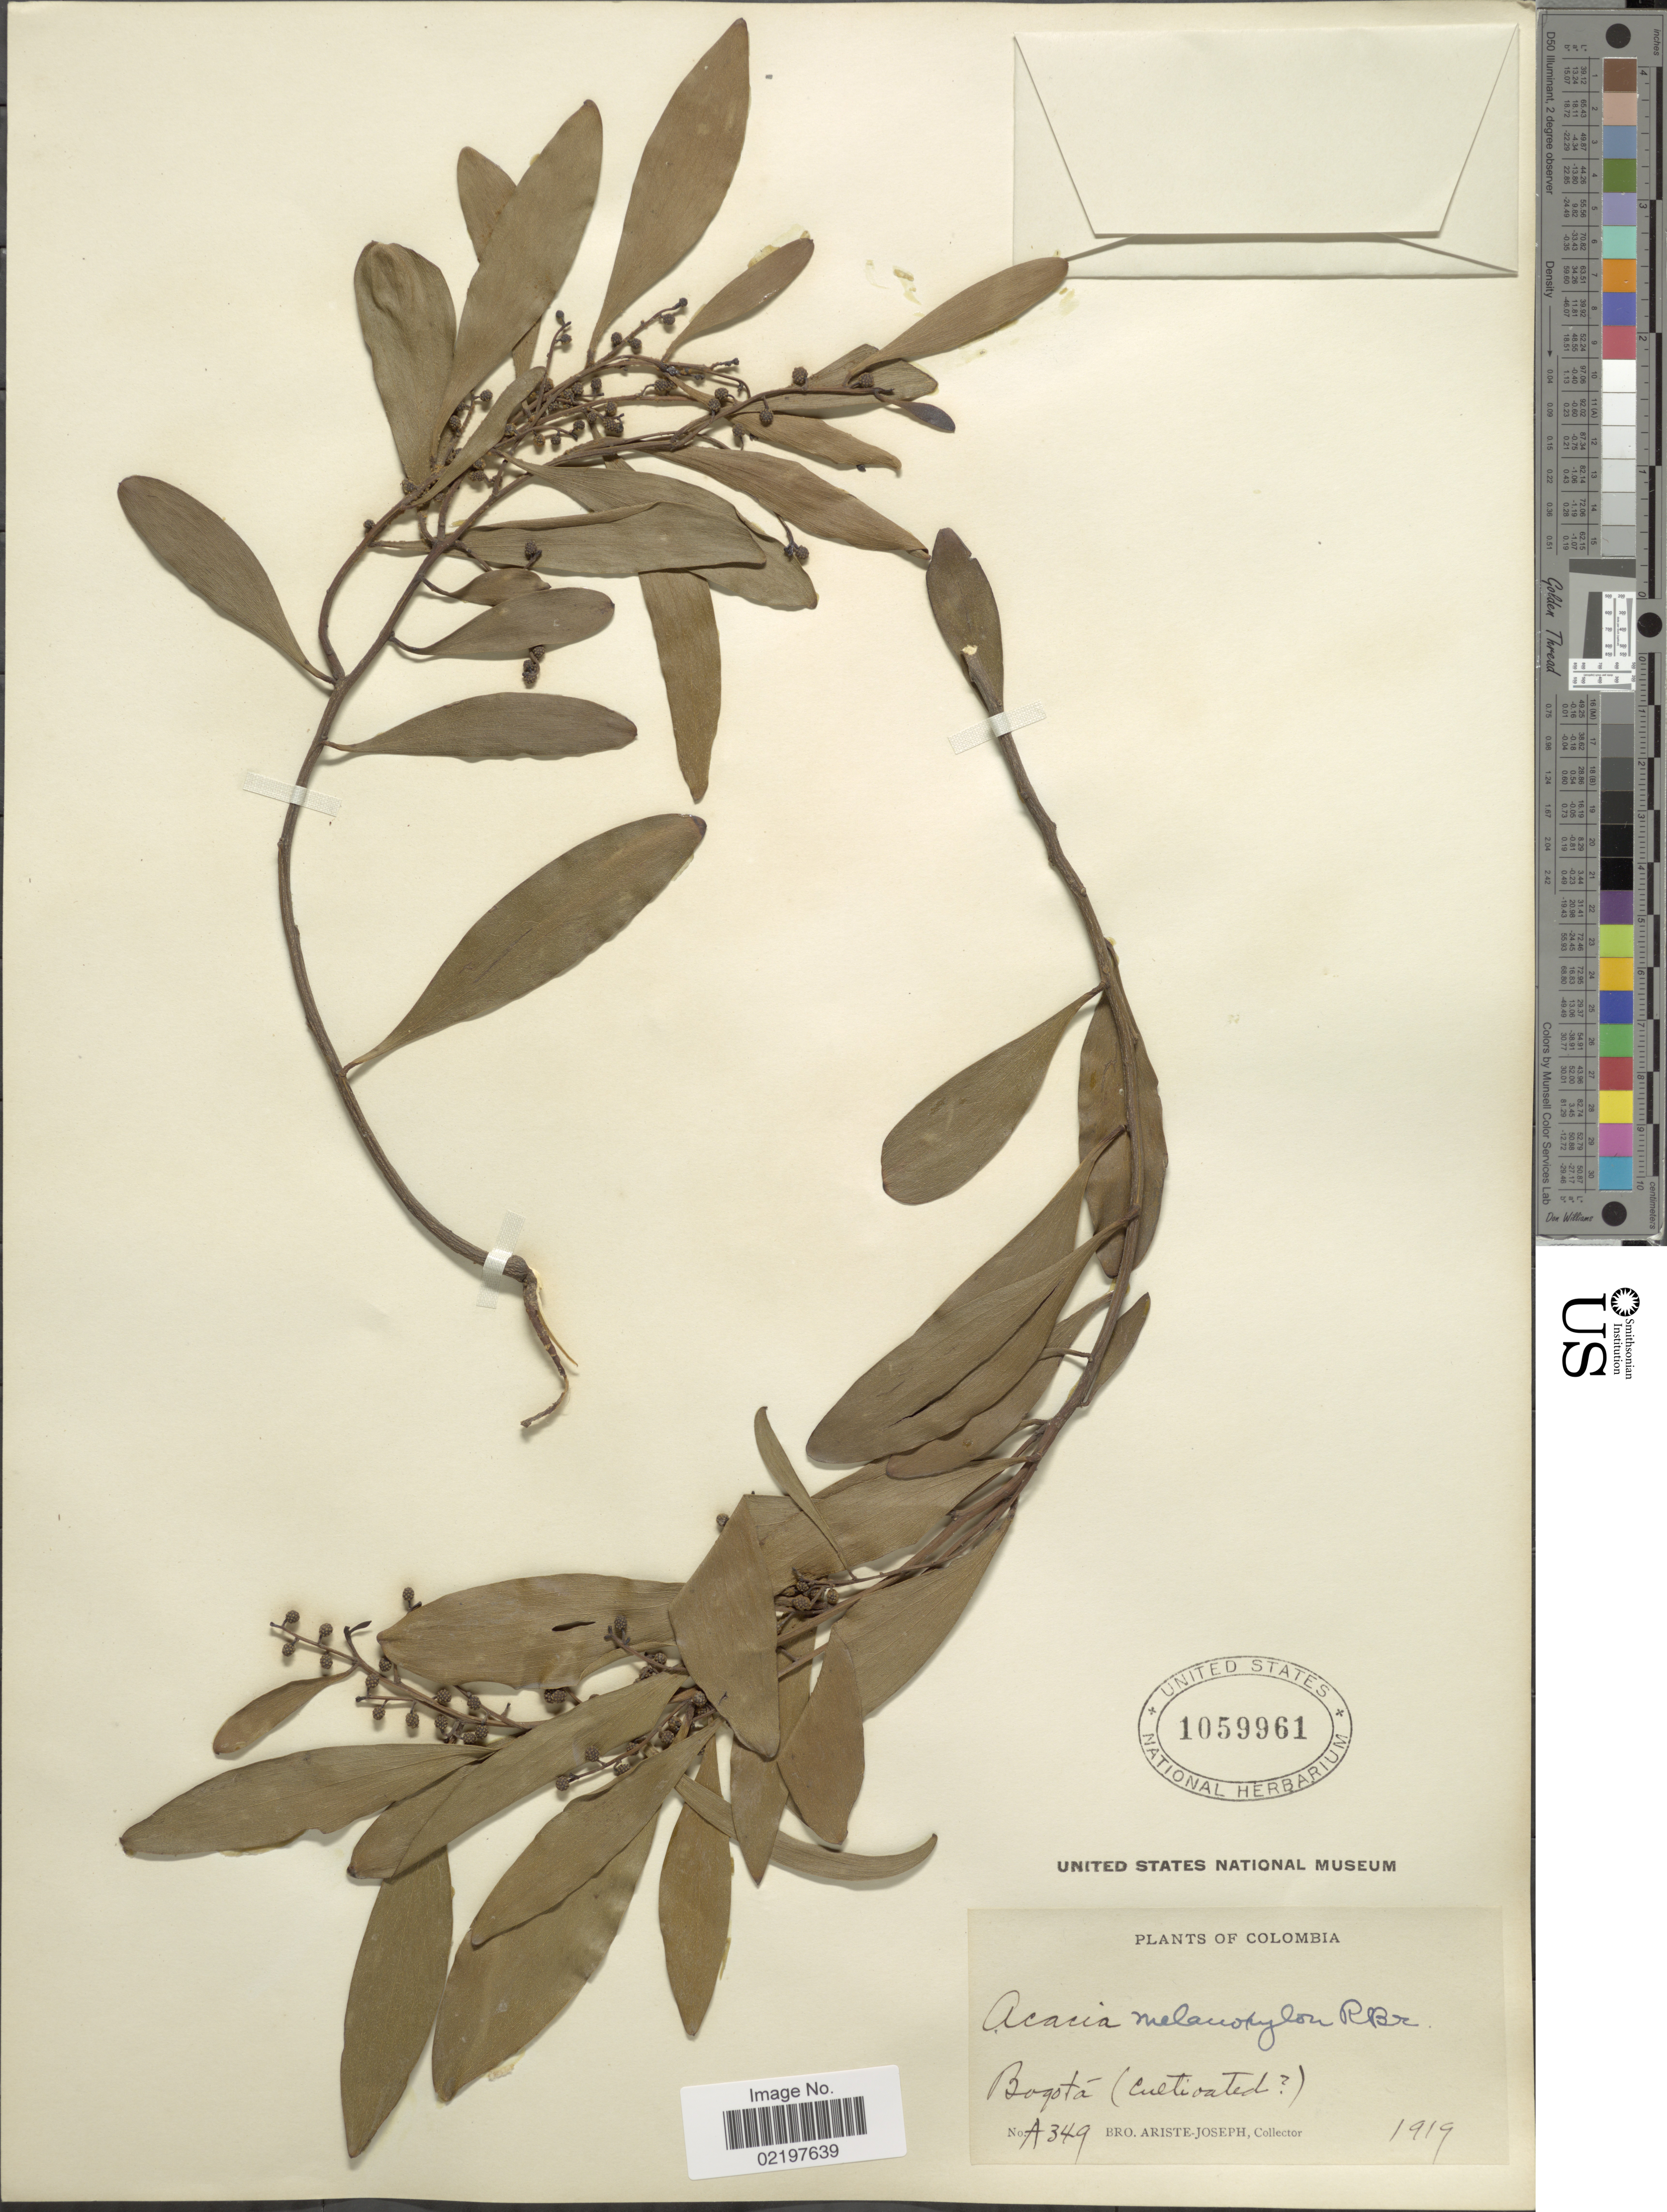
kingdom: Plantae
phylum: Tracheophyta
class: Magnoliopsida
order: Fabales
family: Fabaceae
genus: Acacia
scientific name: Acacia melanoxylon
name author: R. Br.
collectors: Bro. Ariste-Joseph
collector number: A349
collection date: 1919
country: Colombia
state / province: Bogota D.C.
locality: Bogota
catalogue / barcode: US 1059961